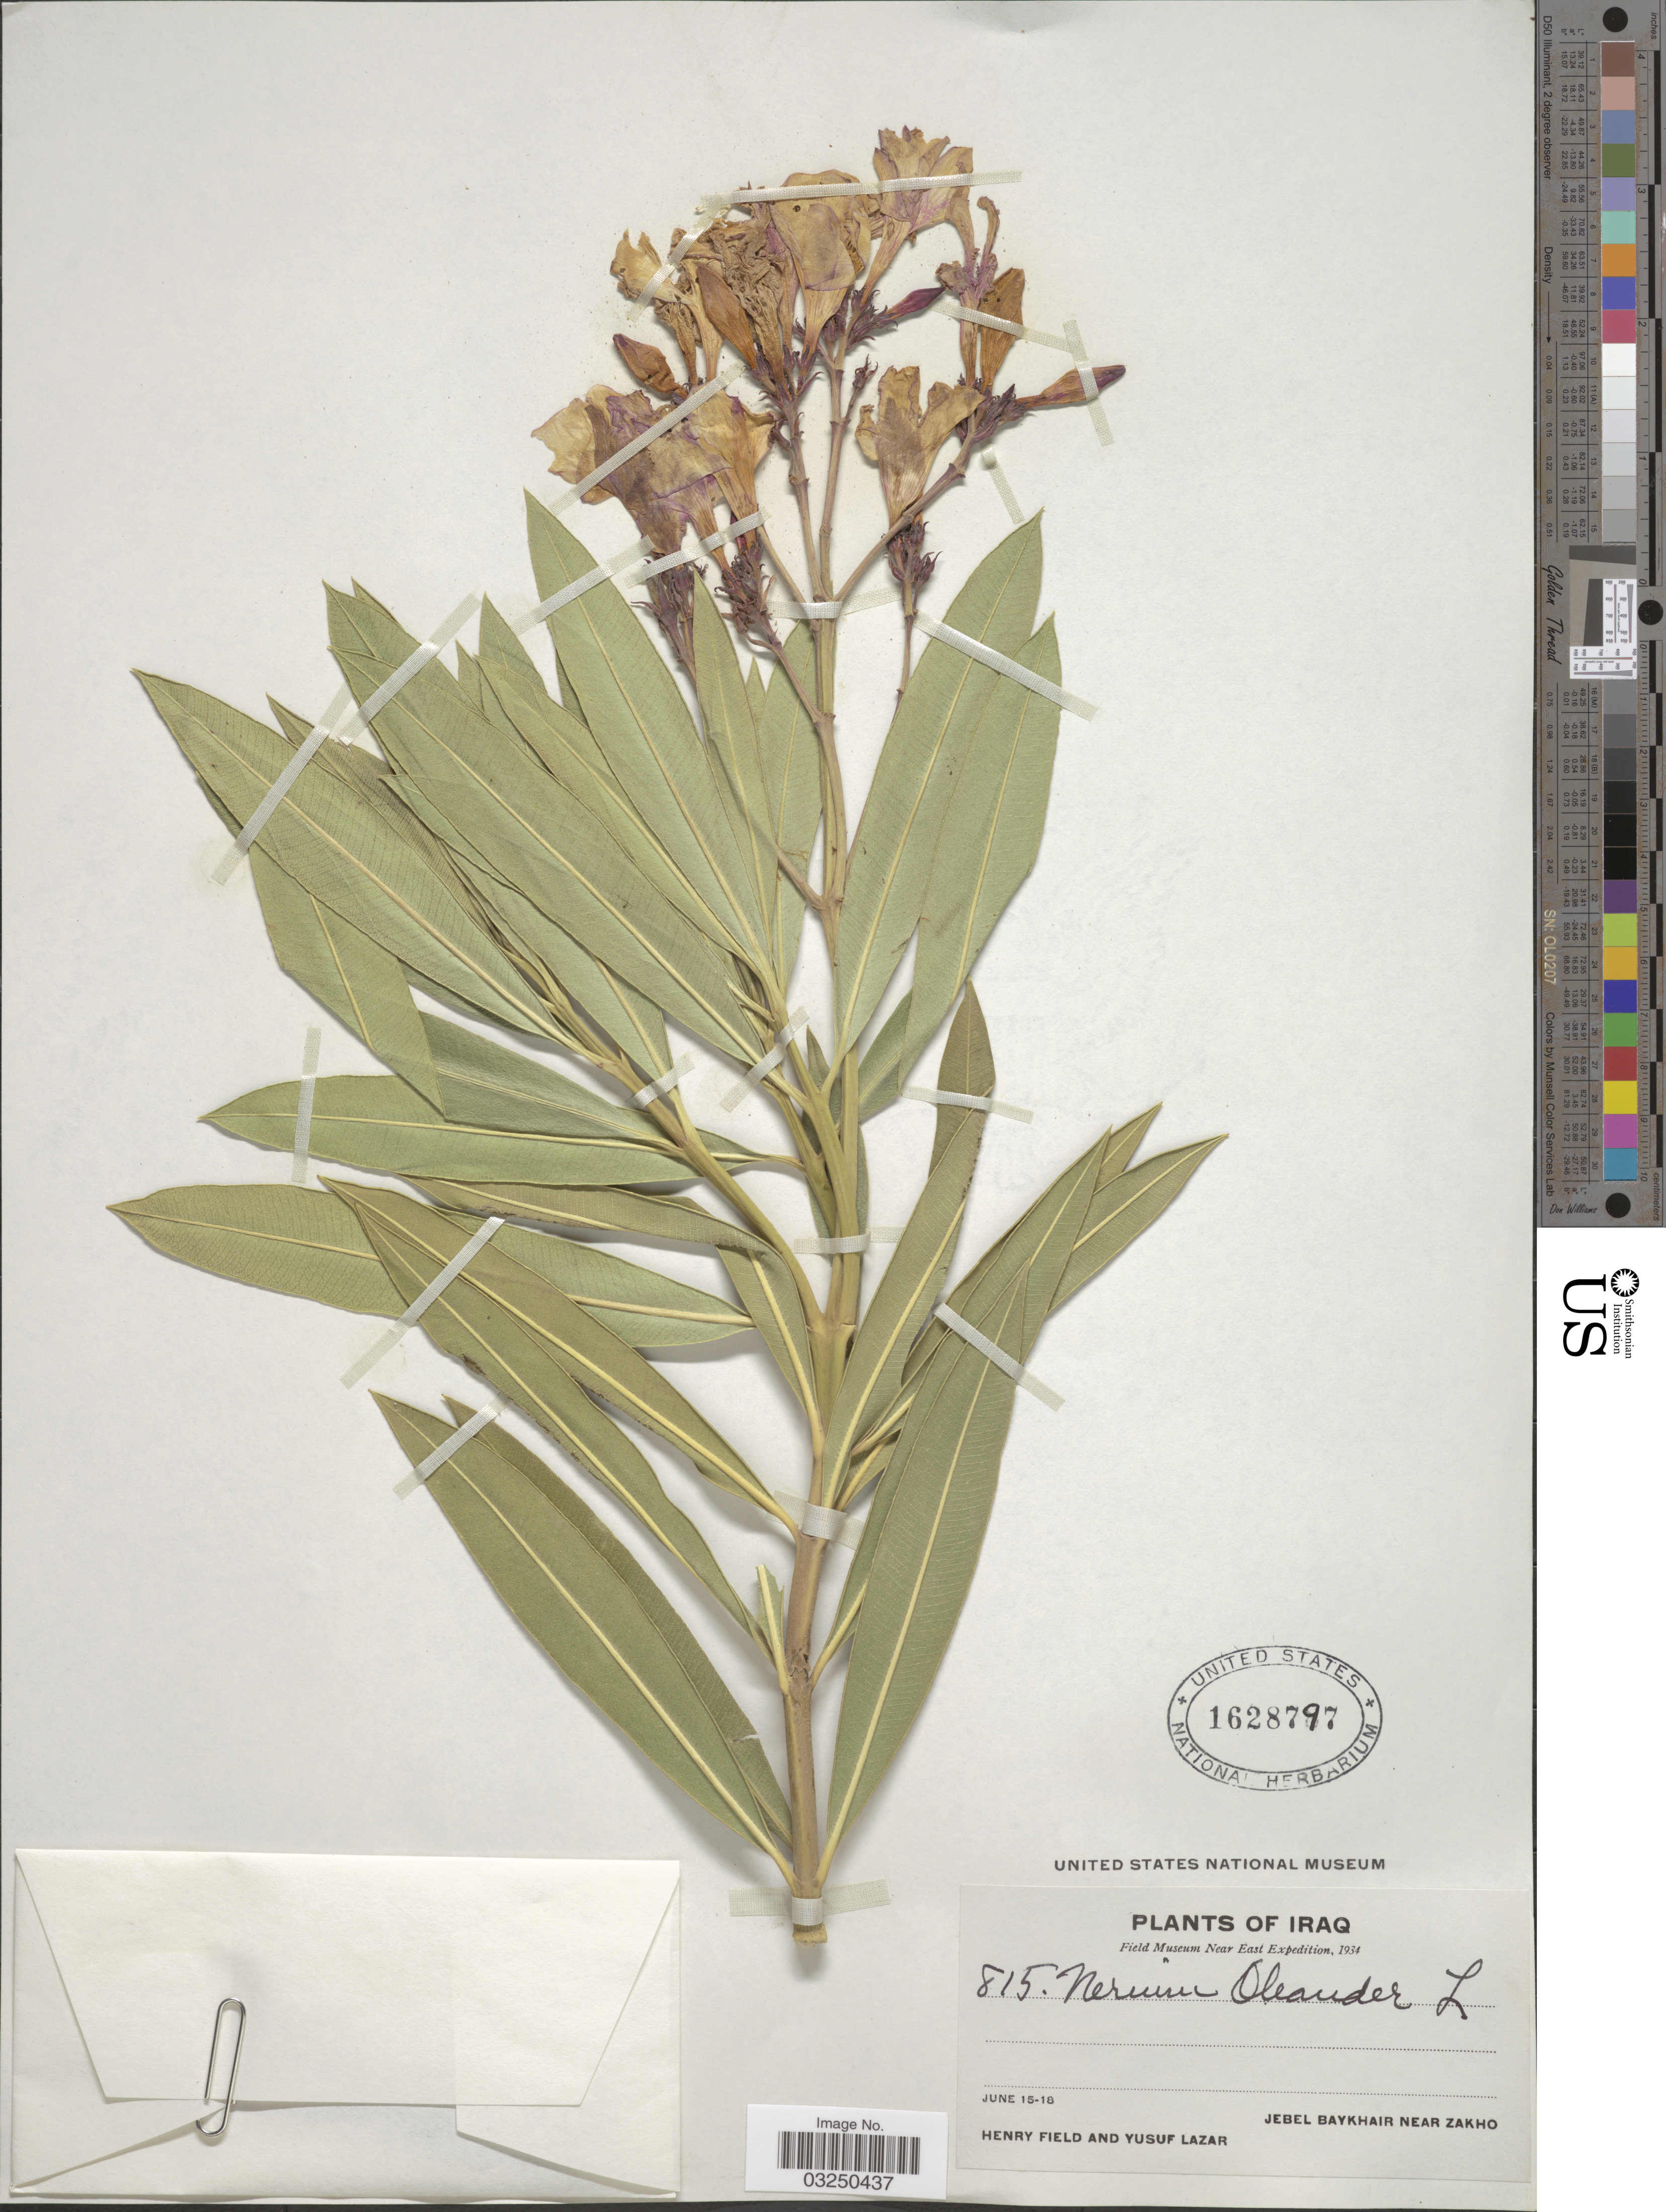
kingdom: Plantae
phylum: Tracheophyta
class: Magnoliopsida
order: Gentianales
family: Apocynaceae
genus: Nerium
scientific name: Nerium oleander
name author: L.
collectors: H. Field & Y. Lazar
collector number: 815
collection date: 1934-06-15/1934-06-18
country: Iraq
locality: Jebel Baykhair near Zakho.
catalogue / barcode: US 1628797